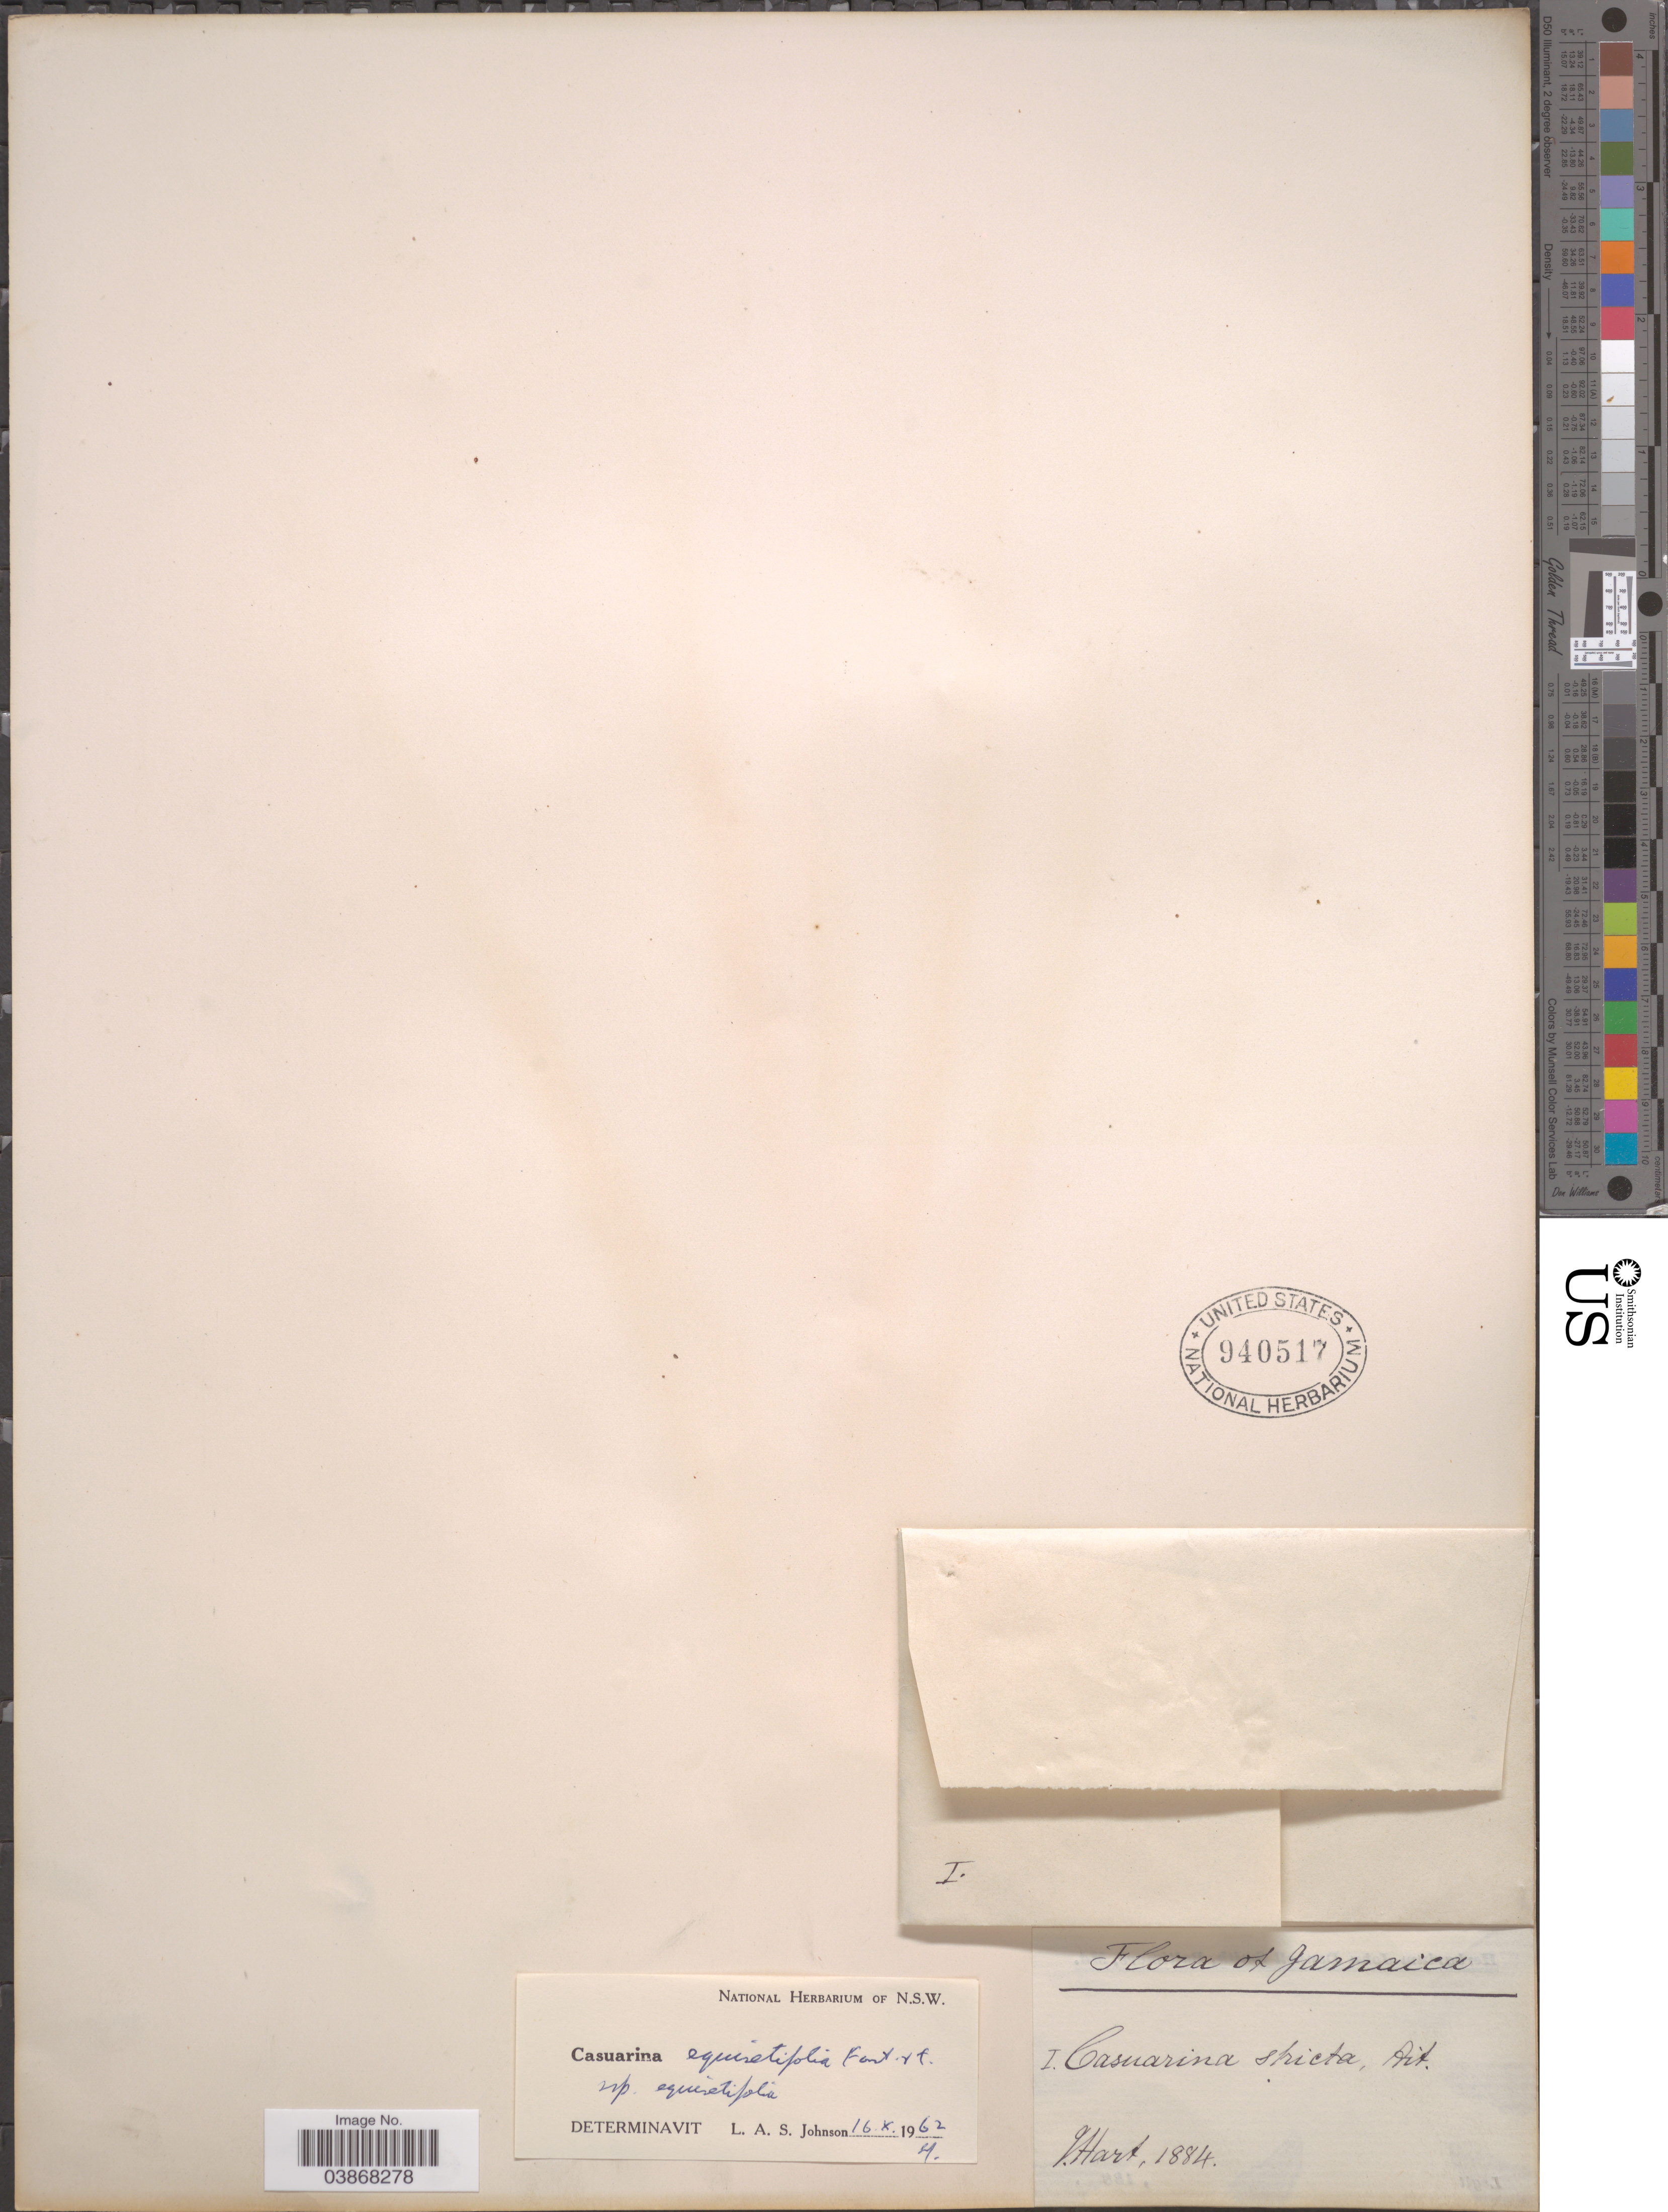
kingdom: Plantae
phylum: Tracheophyta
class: Magnoliopsida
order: Fagales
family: Casuarinaceae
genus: Casuarina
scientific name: Casuarina equisetifolia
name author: L.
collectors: J. Hart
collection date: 1884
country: Jamaica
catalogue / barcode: US 940517